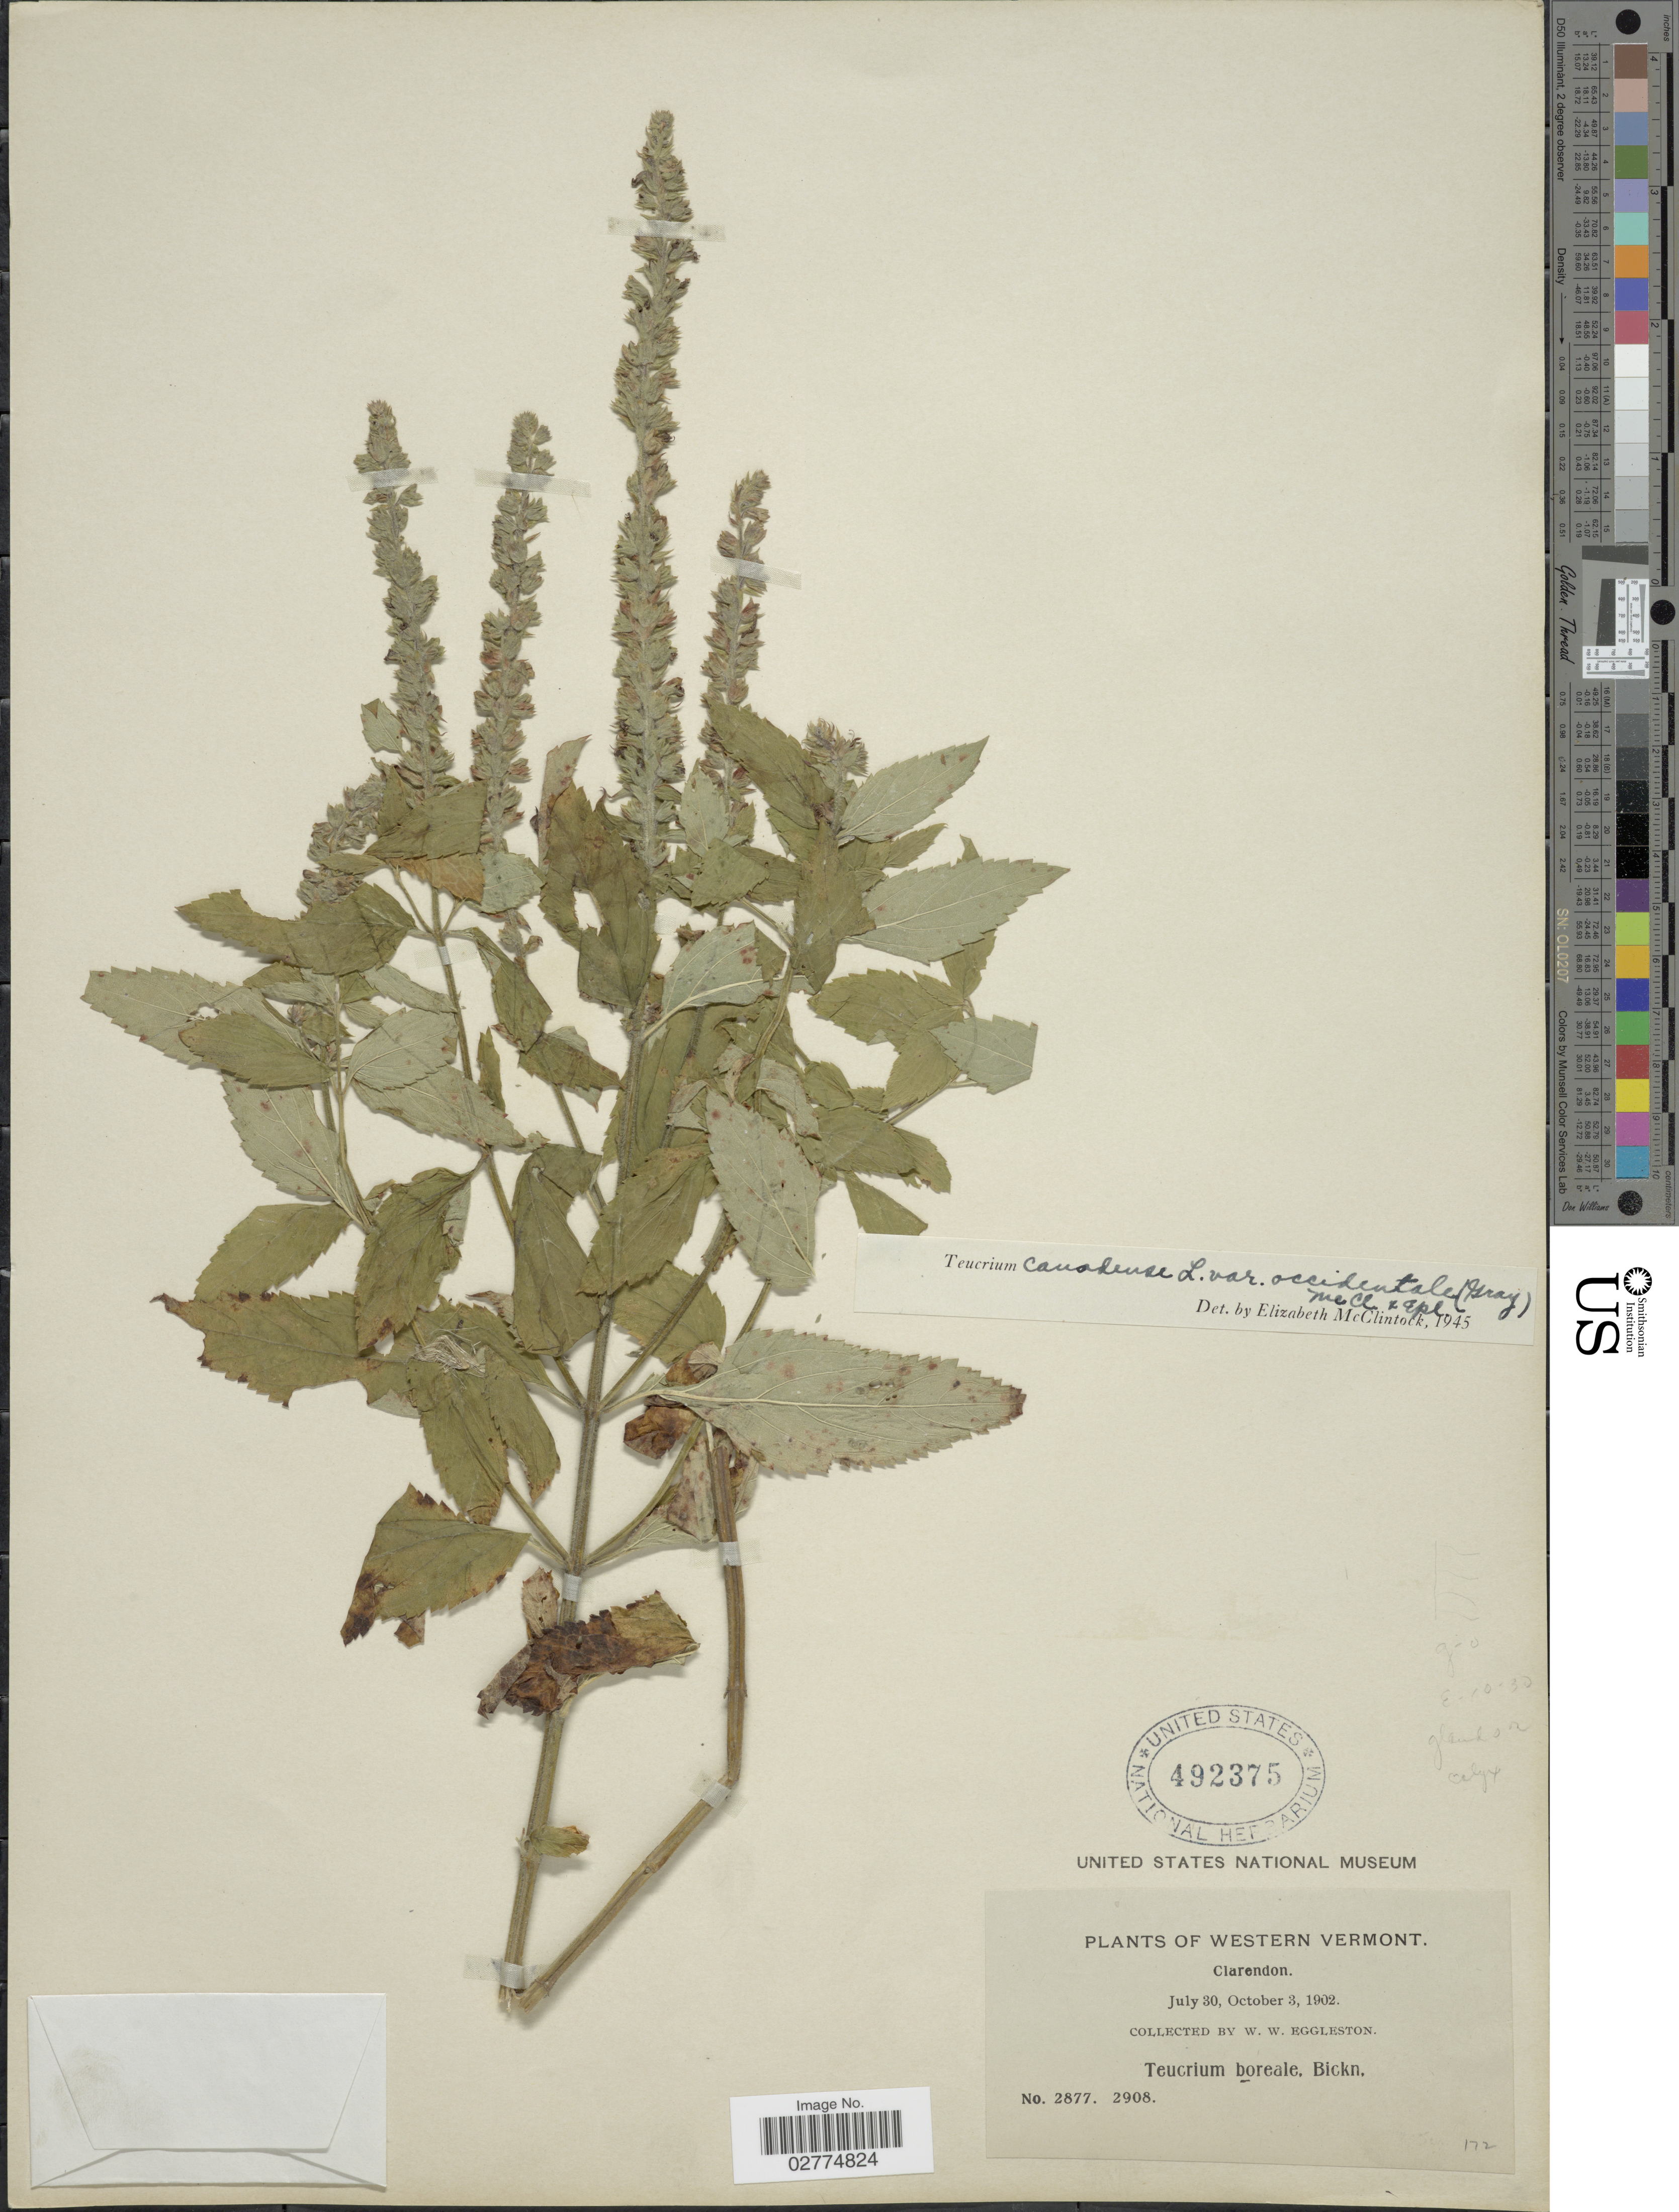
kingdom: Plantae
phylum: Tracheophyta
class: Magnoliopsida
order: Lamiales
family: Lamiaceae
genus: Teucrium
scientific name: Teucrium canadense var. occidentale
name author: (A. Gray) E. M. McClint. & Epling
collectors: W. W. Eggleston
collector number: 2877/2908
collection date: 1902-07-30/1902-10-03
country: United States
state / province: Vermont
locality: Western Vermont, Clarendon.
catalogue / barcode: US 492375